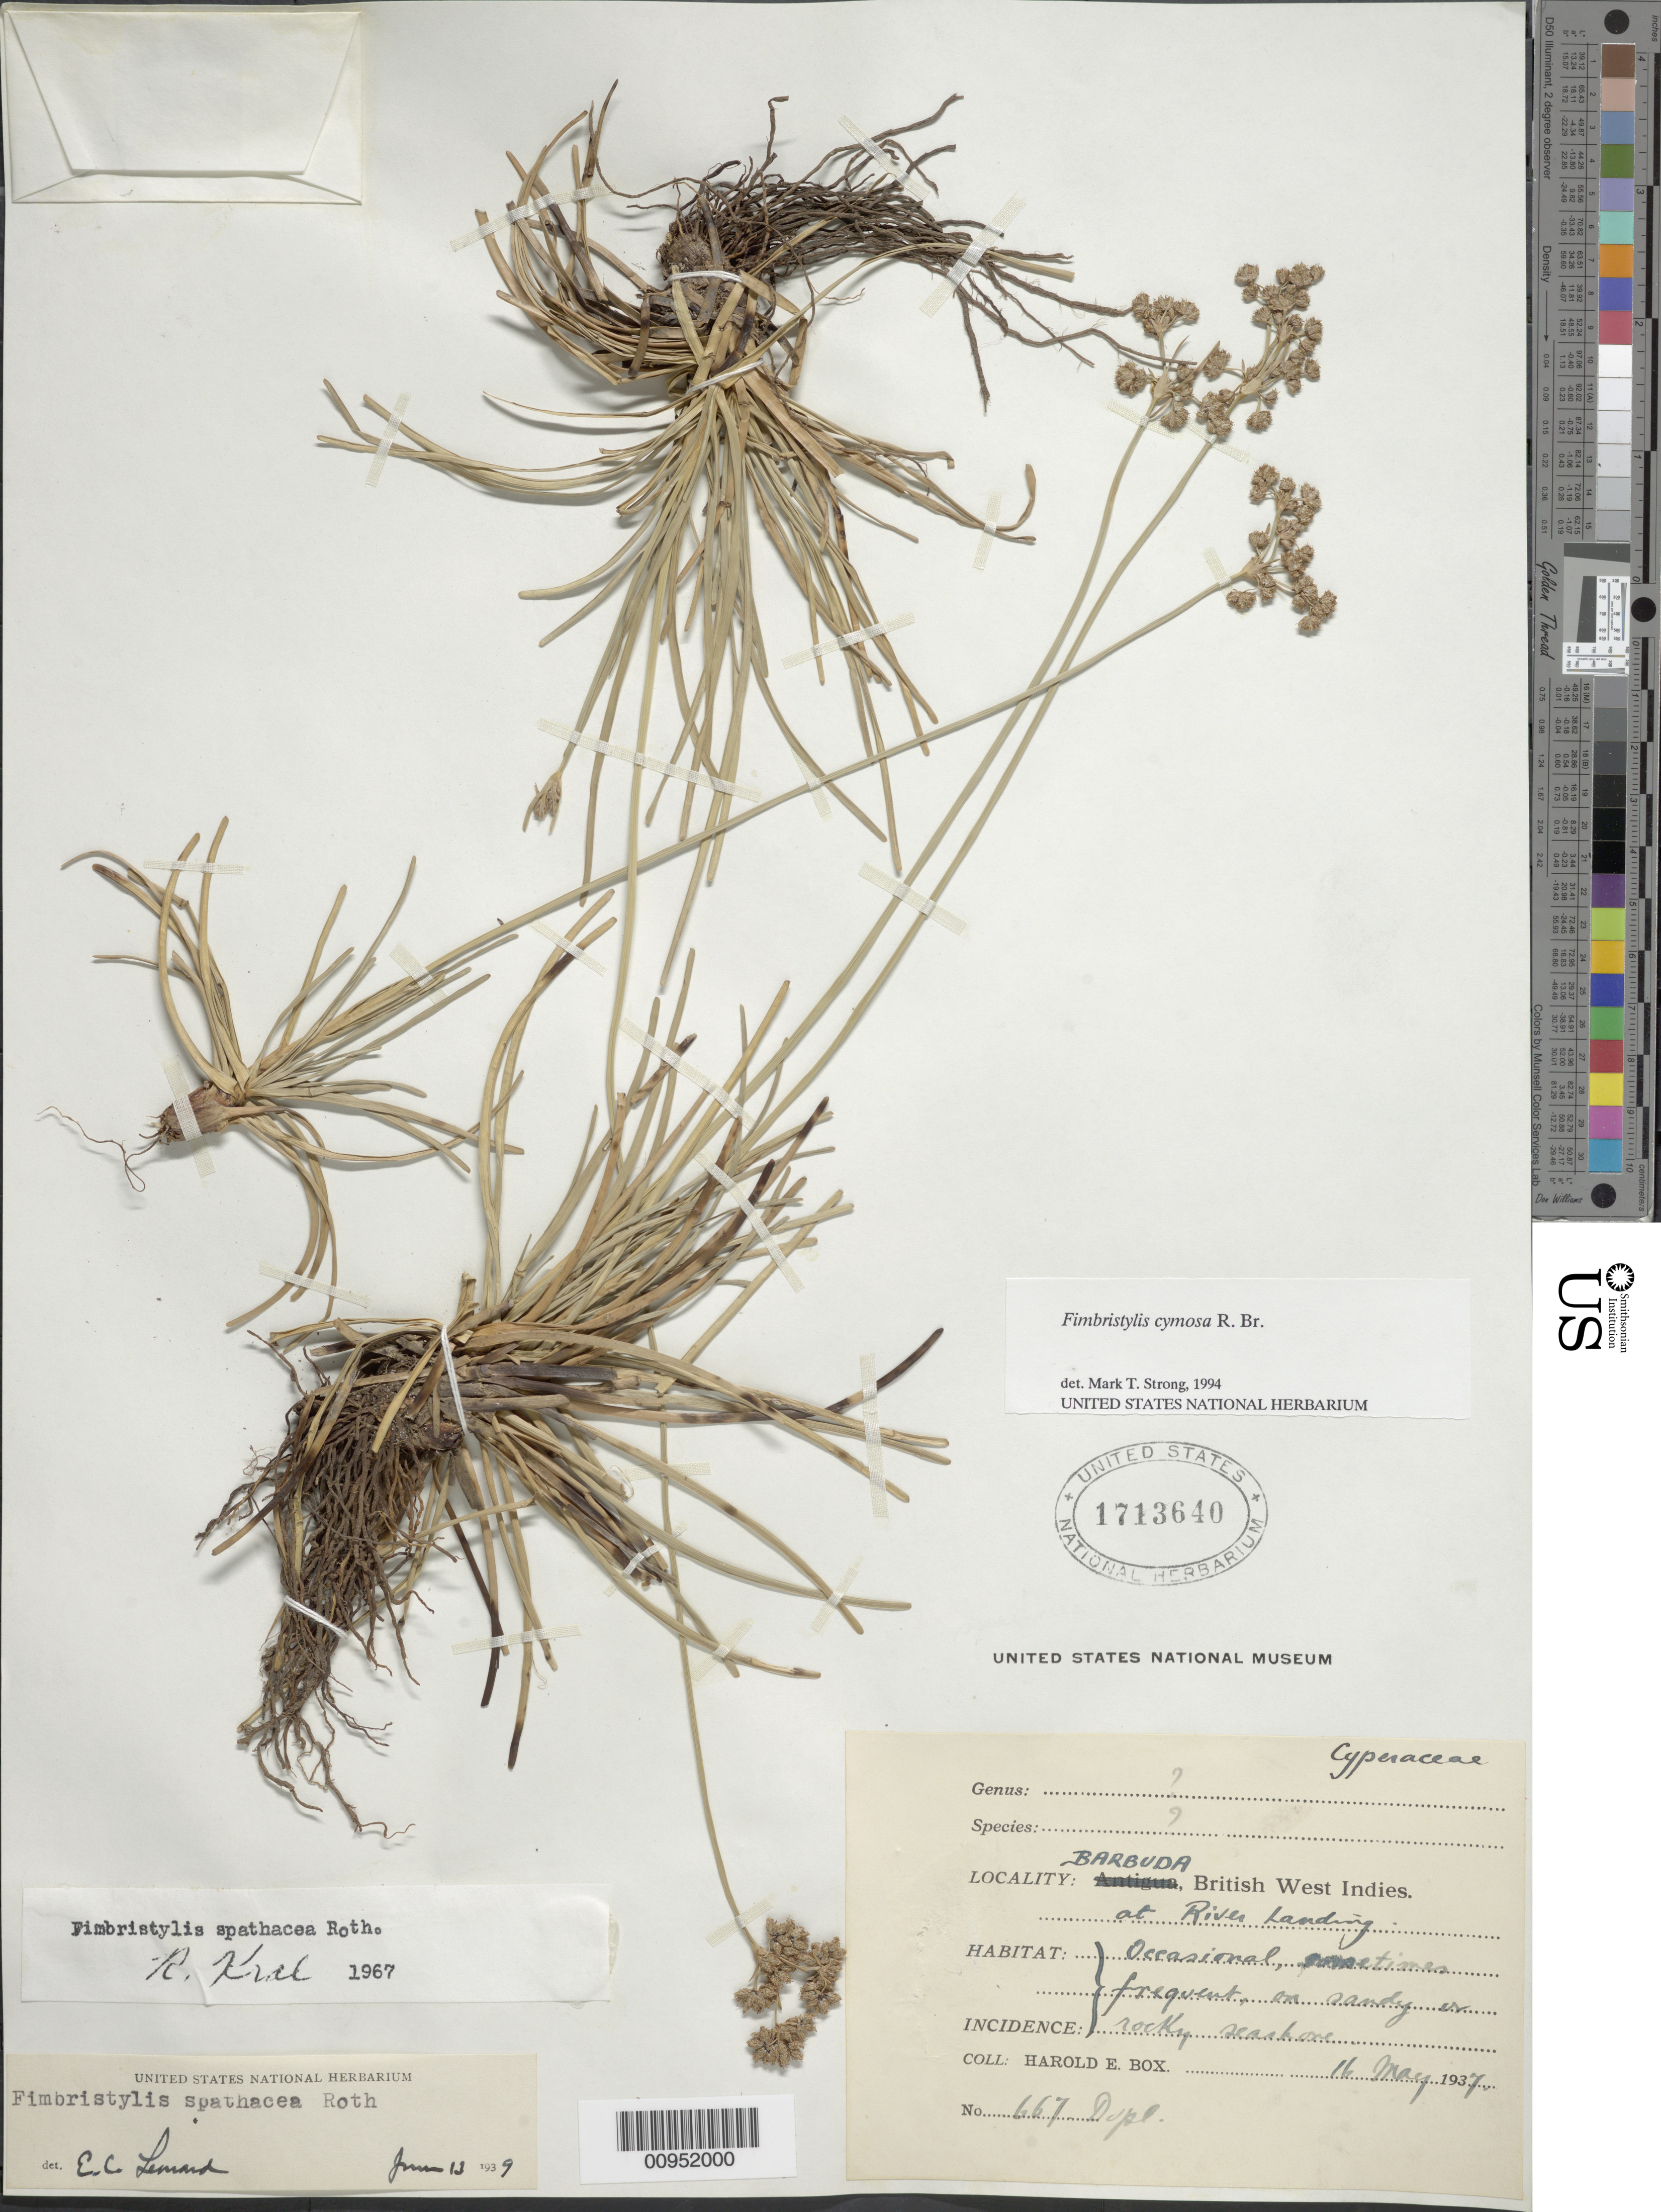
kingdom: Plantae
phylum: Tracheophyta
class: Liliopsida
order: Poales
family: Cyperaceae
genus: Fimbristylis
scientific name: Fimbristylis cymosa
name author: R. Br.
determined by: Strong, M. T., (US), Smithsonian Institution - National Museum of Natural History (UNITED STATES)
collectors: H. E. Box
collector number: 667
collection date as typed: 16 May 1937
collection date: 1937-05-16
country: Antigua and Barbuda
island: Barbuda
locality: Seashore at River Landing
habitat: On sandy or rocky seashore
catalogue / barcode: US 1713640